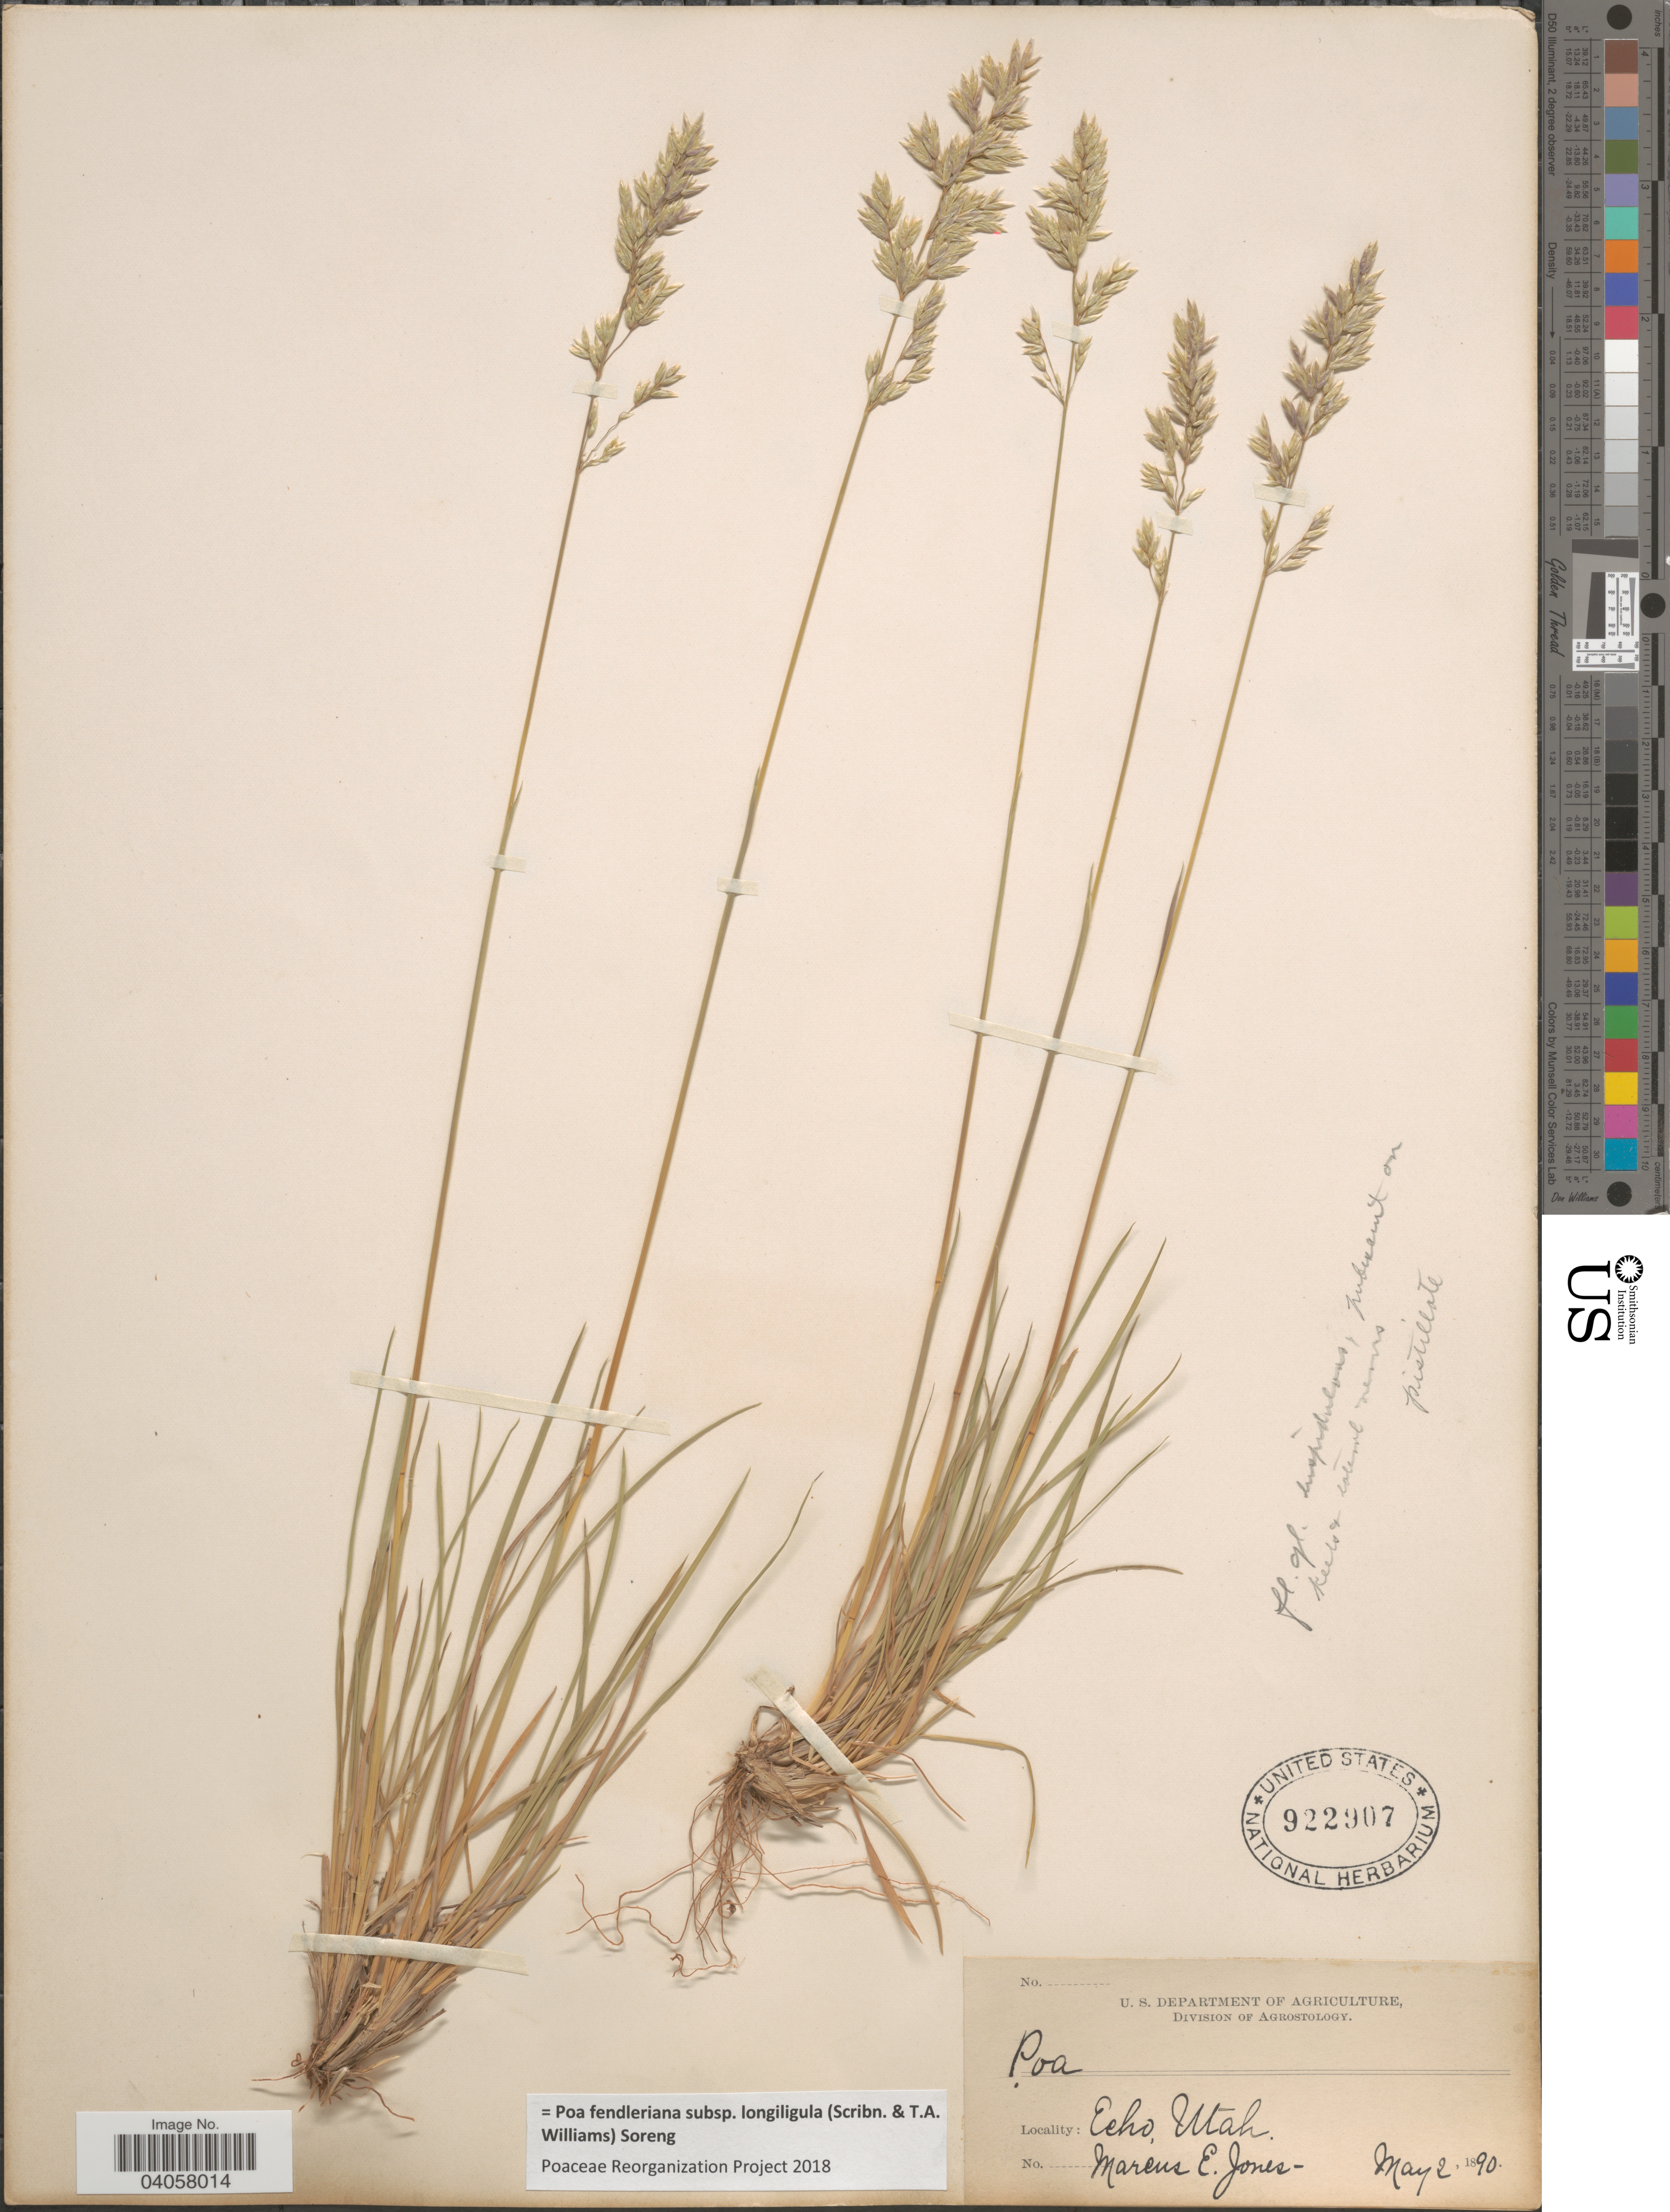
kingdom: Plantae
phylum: Tracheophyta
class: Liliopsida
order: Poales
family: Poaceae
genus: Poa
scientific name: Poa fendleriana subsp. longiligula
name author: (Scribn. & T.A. Williams) Soreng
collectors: M. E. Jones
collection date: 1890-05-02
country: United States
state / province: Utah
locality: Echo.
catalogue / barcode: US 922907